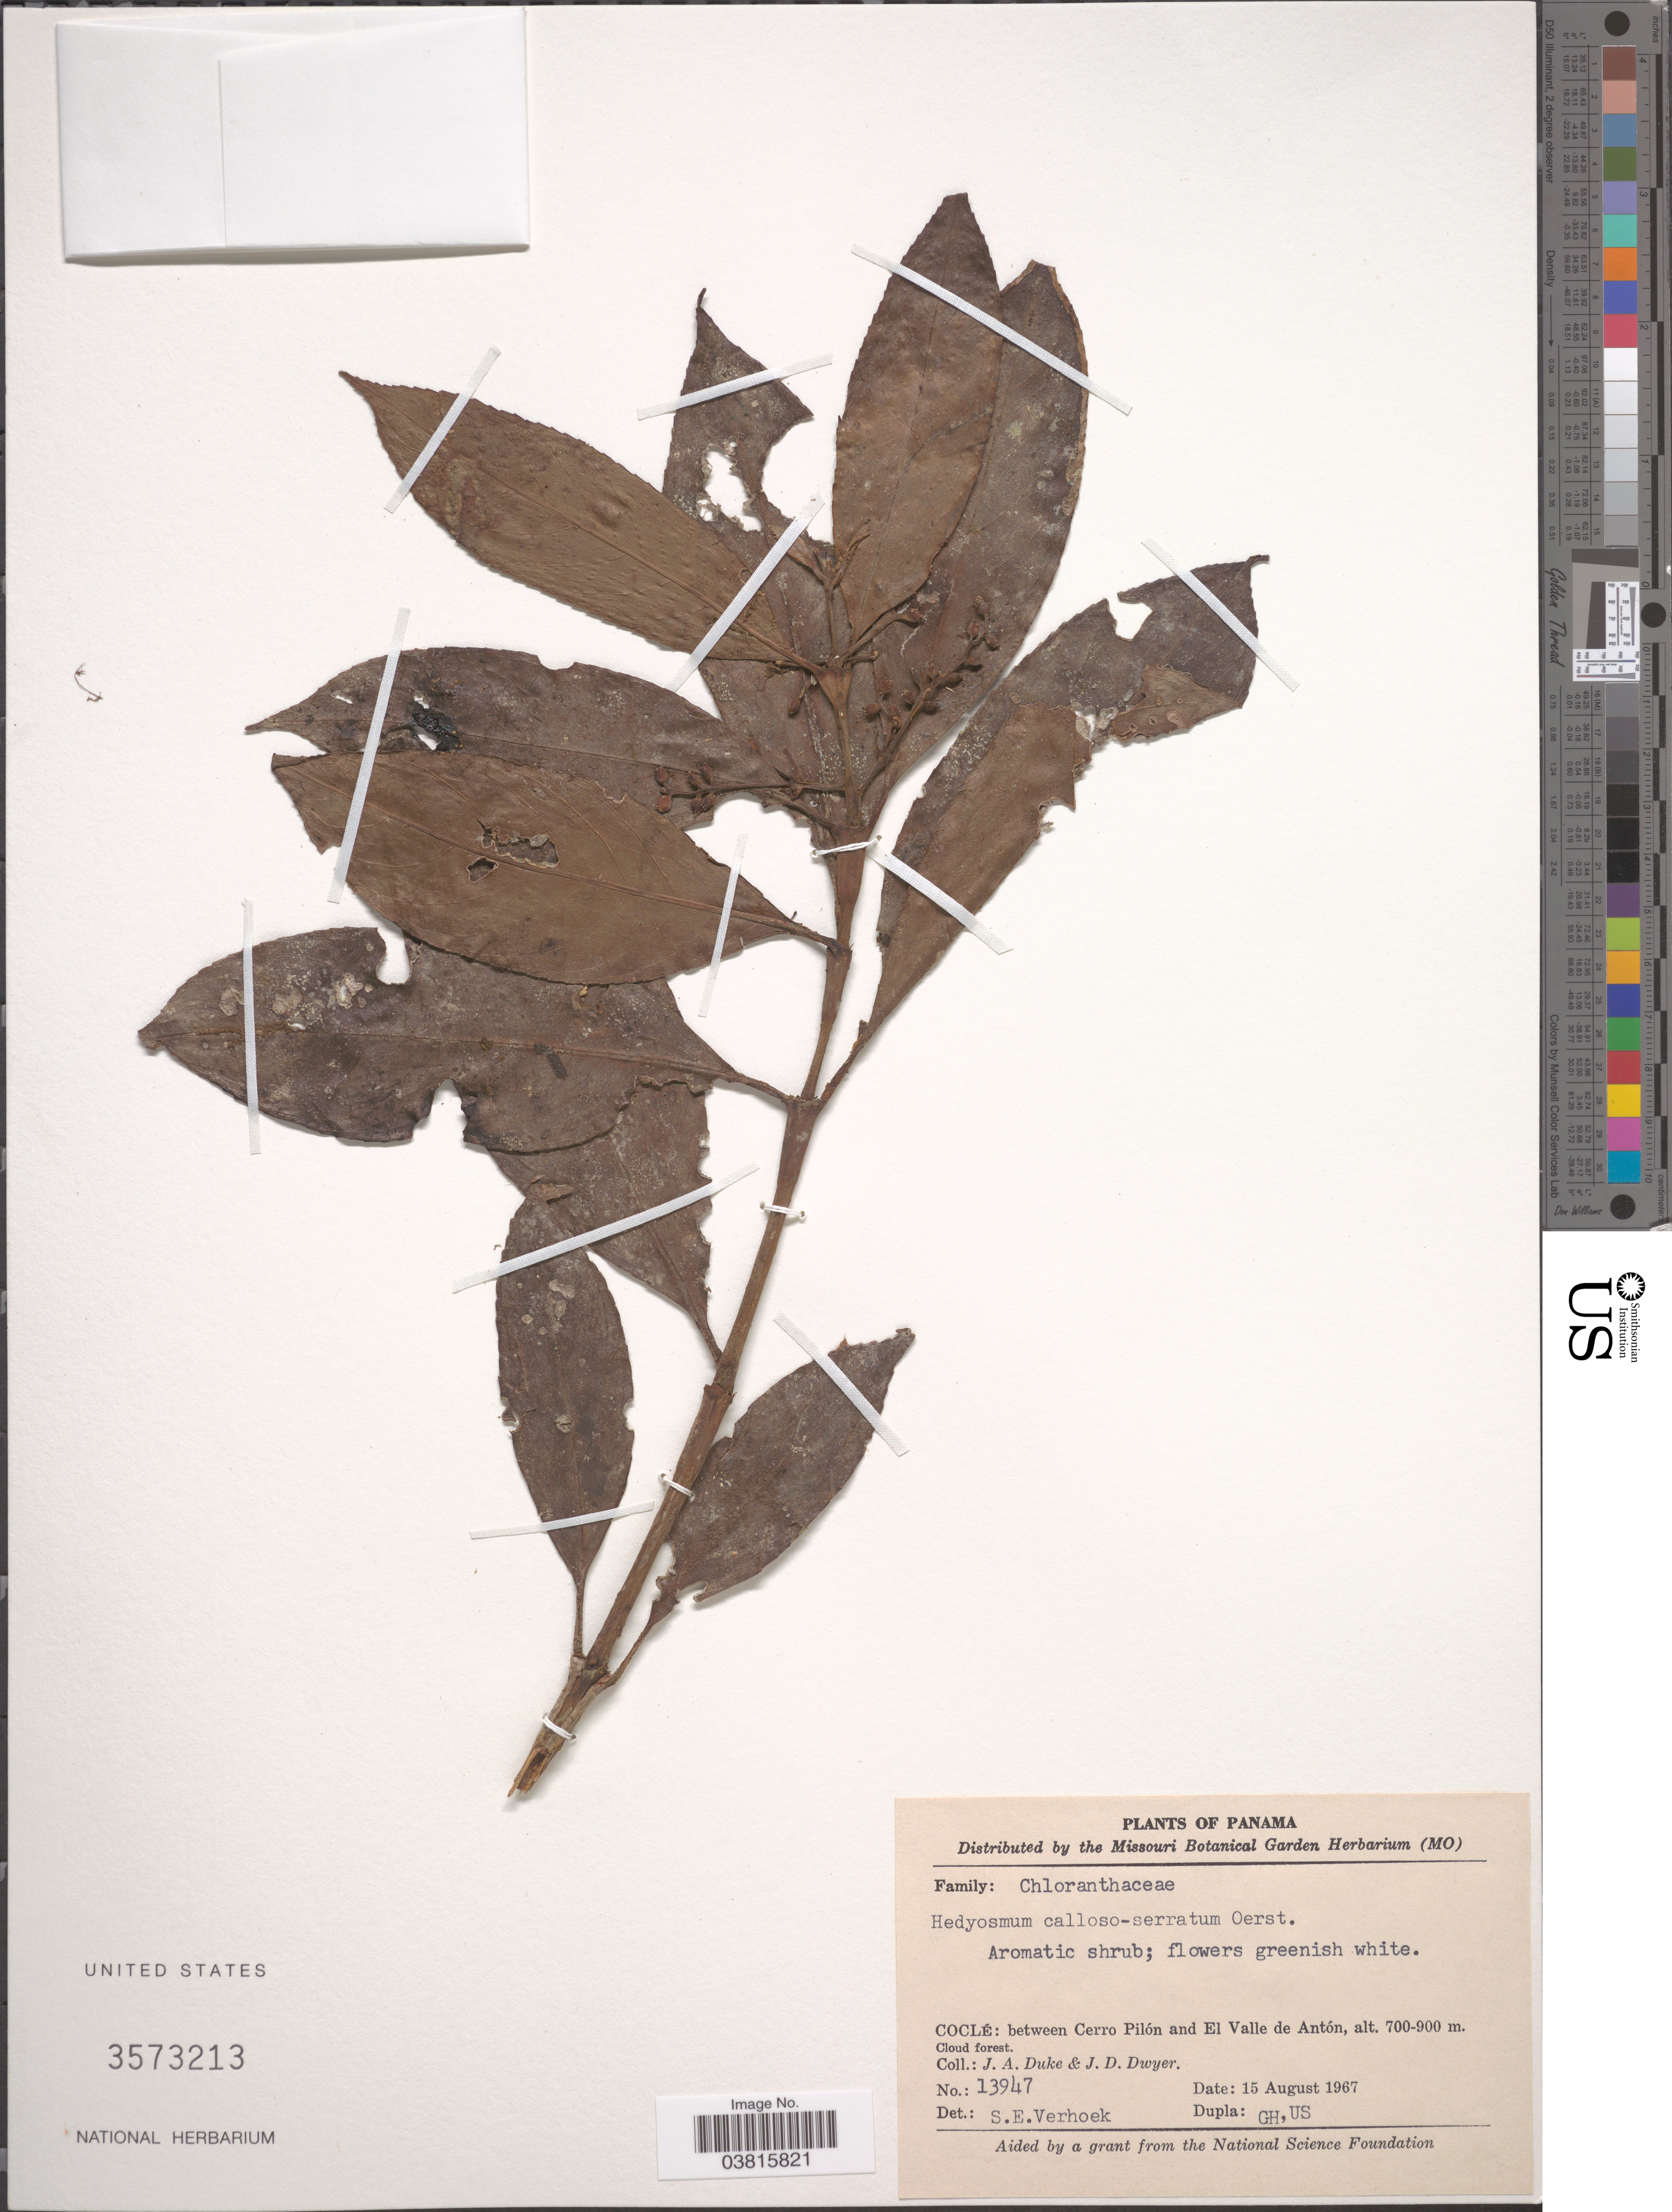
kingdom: Plantae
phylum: Tracheophyta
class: Magnoliopsida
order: Chloranthales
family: Chloranthaceae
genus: Hedyosmum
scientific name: Hedyosmum callososerratum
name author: Oerst.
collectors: J. A. Duke & J. D. Dwyer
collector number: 13947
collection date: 1967-08-15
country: Panama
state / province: Cocle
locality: Between Cerro Pilón and El Valle de Antón.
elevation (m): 700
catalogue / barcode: US 3573213